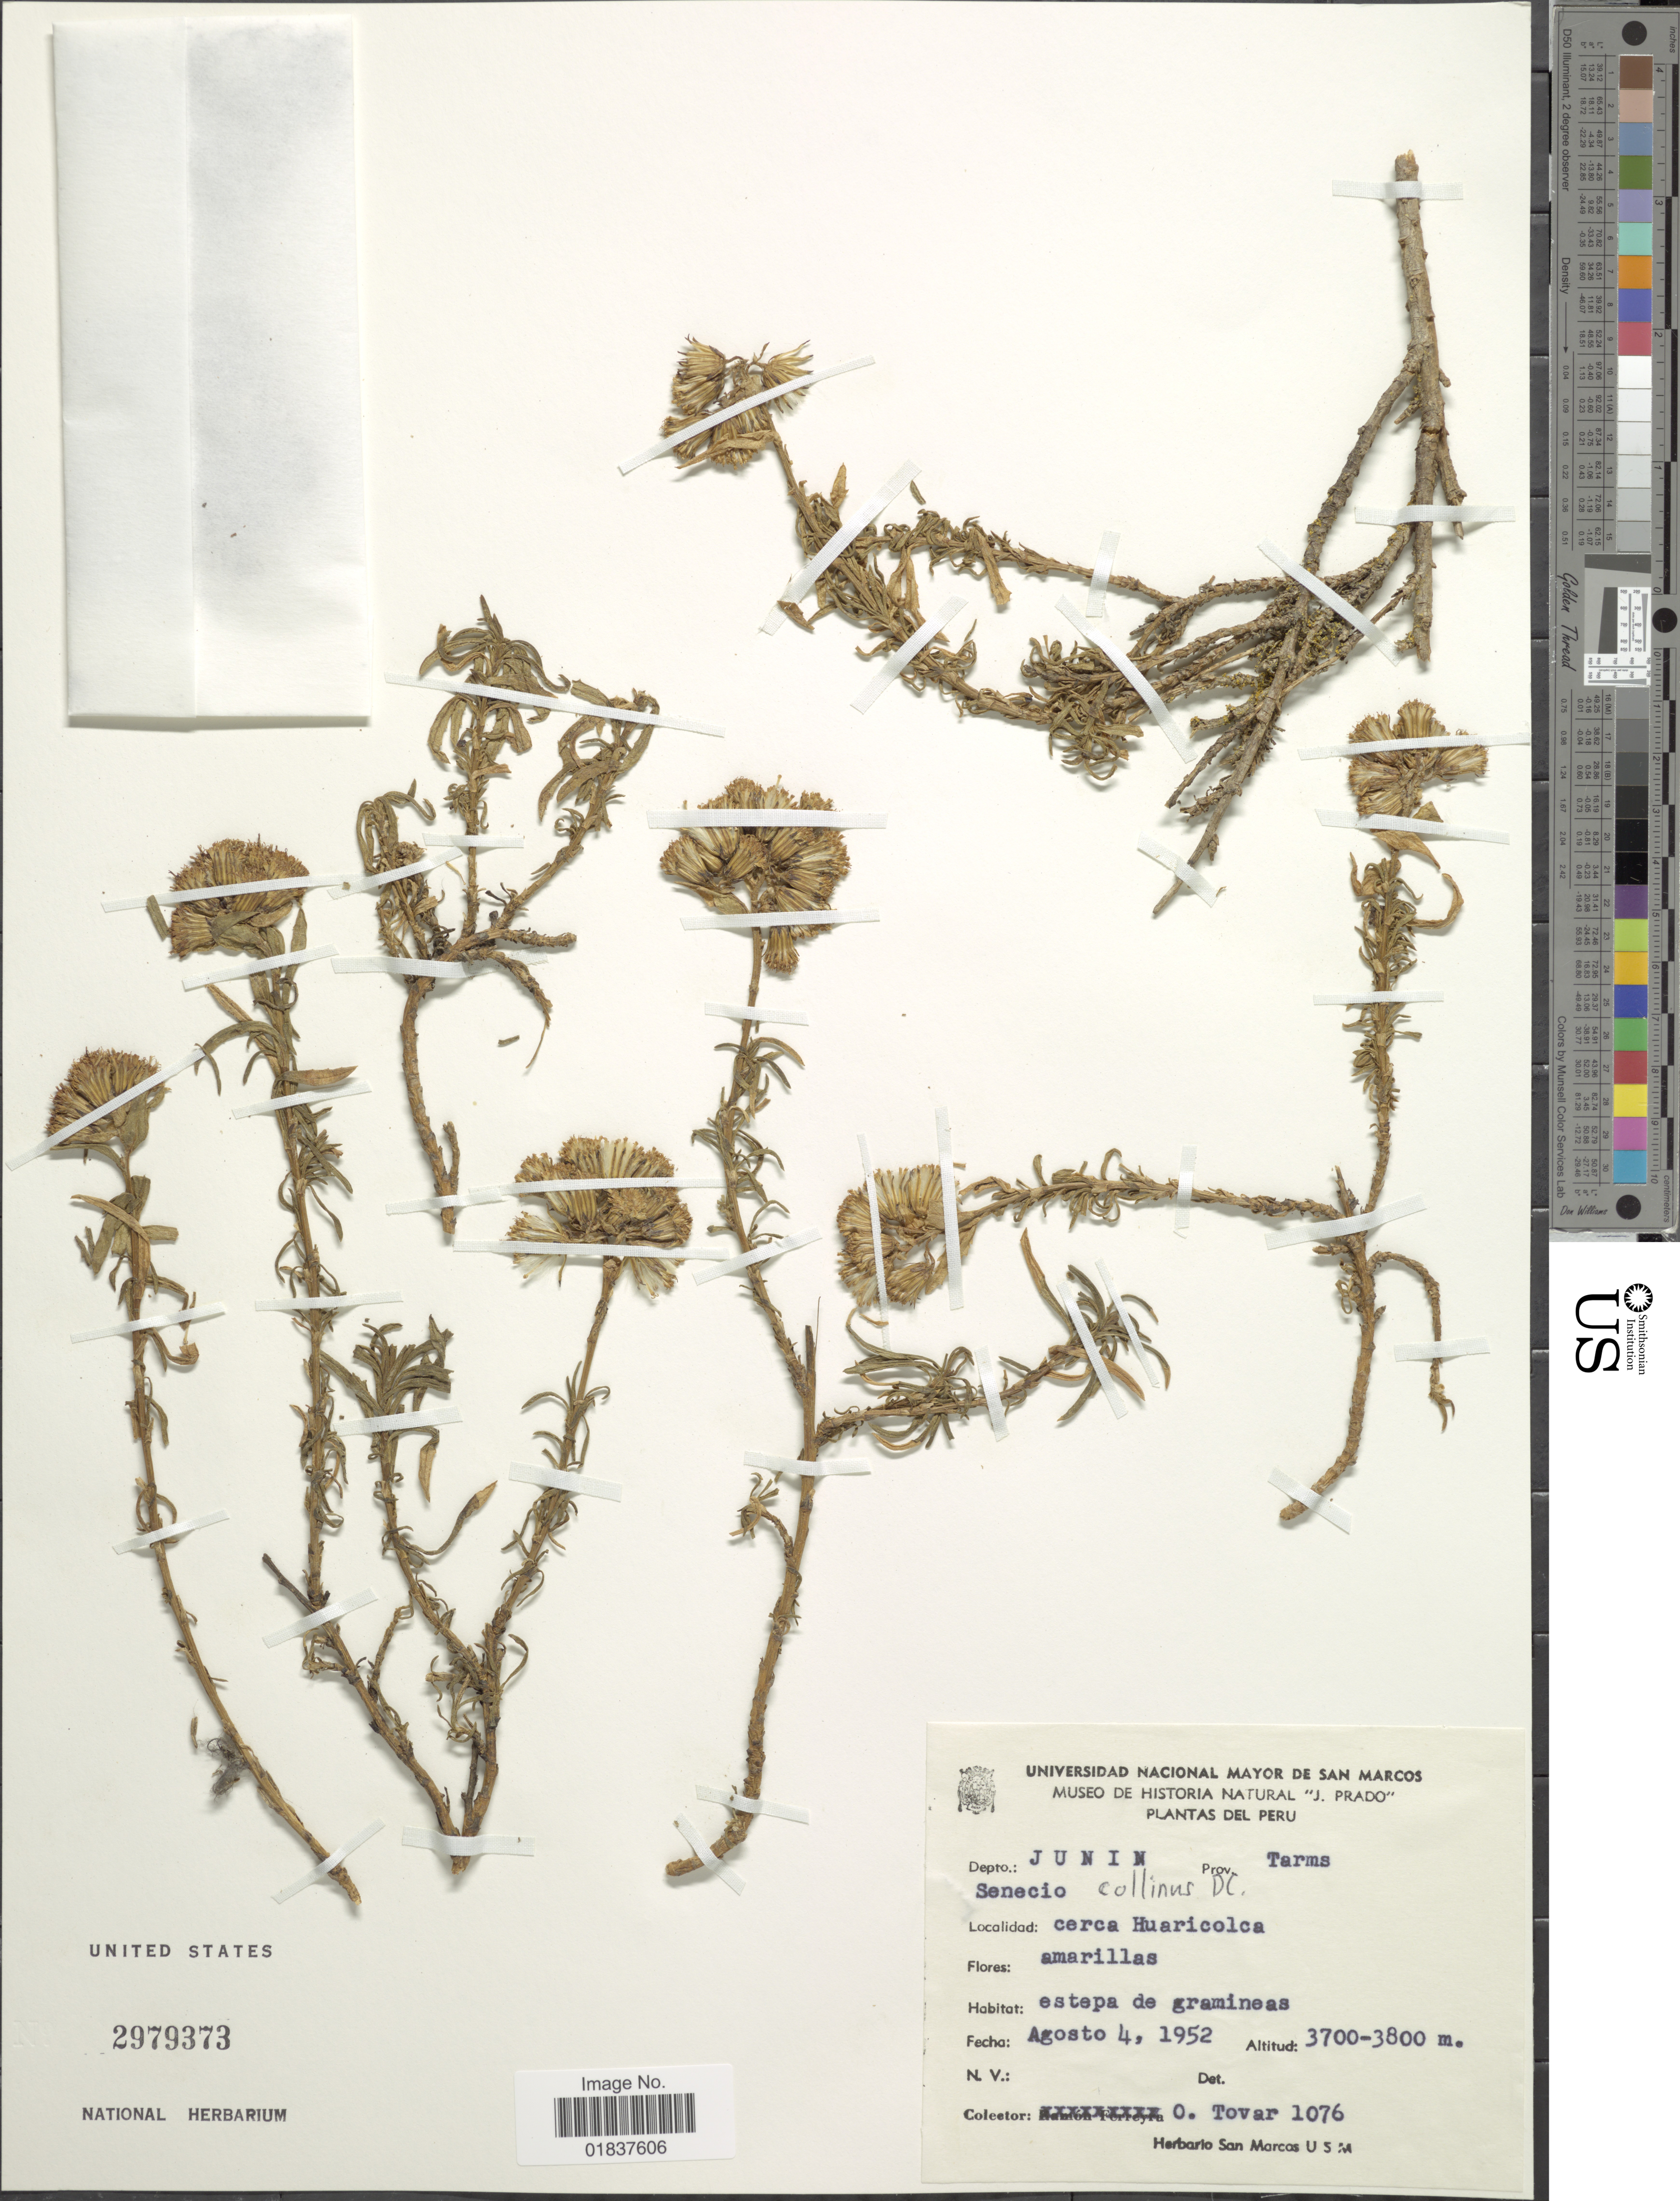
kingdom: Plantae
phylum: Tracheophyta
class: Magnoliopsida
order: Asterales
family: Asteraceae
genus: Senecio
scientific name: Senecio collinus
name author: DC.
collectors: O. Tovar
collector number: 1076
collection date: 1952-08-04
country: Peru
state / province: Junín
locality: Depato.: Junin. Prov. Tarms. cerca Huaricolca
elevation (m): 3700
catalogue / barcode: US 2979373